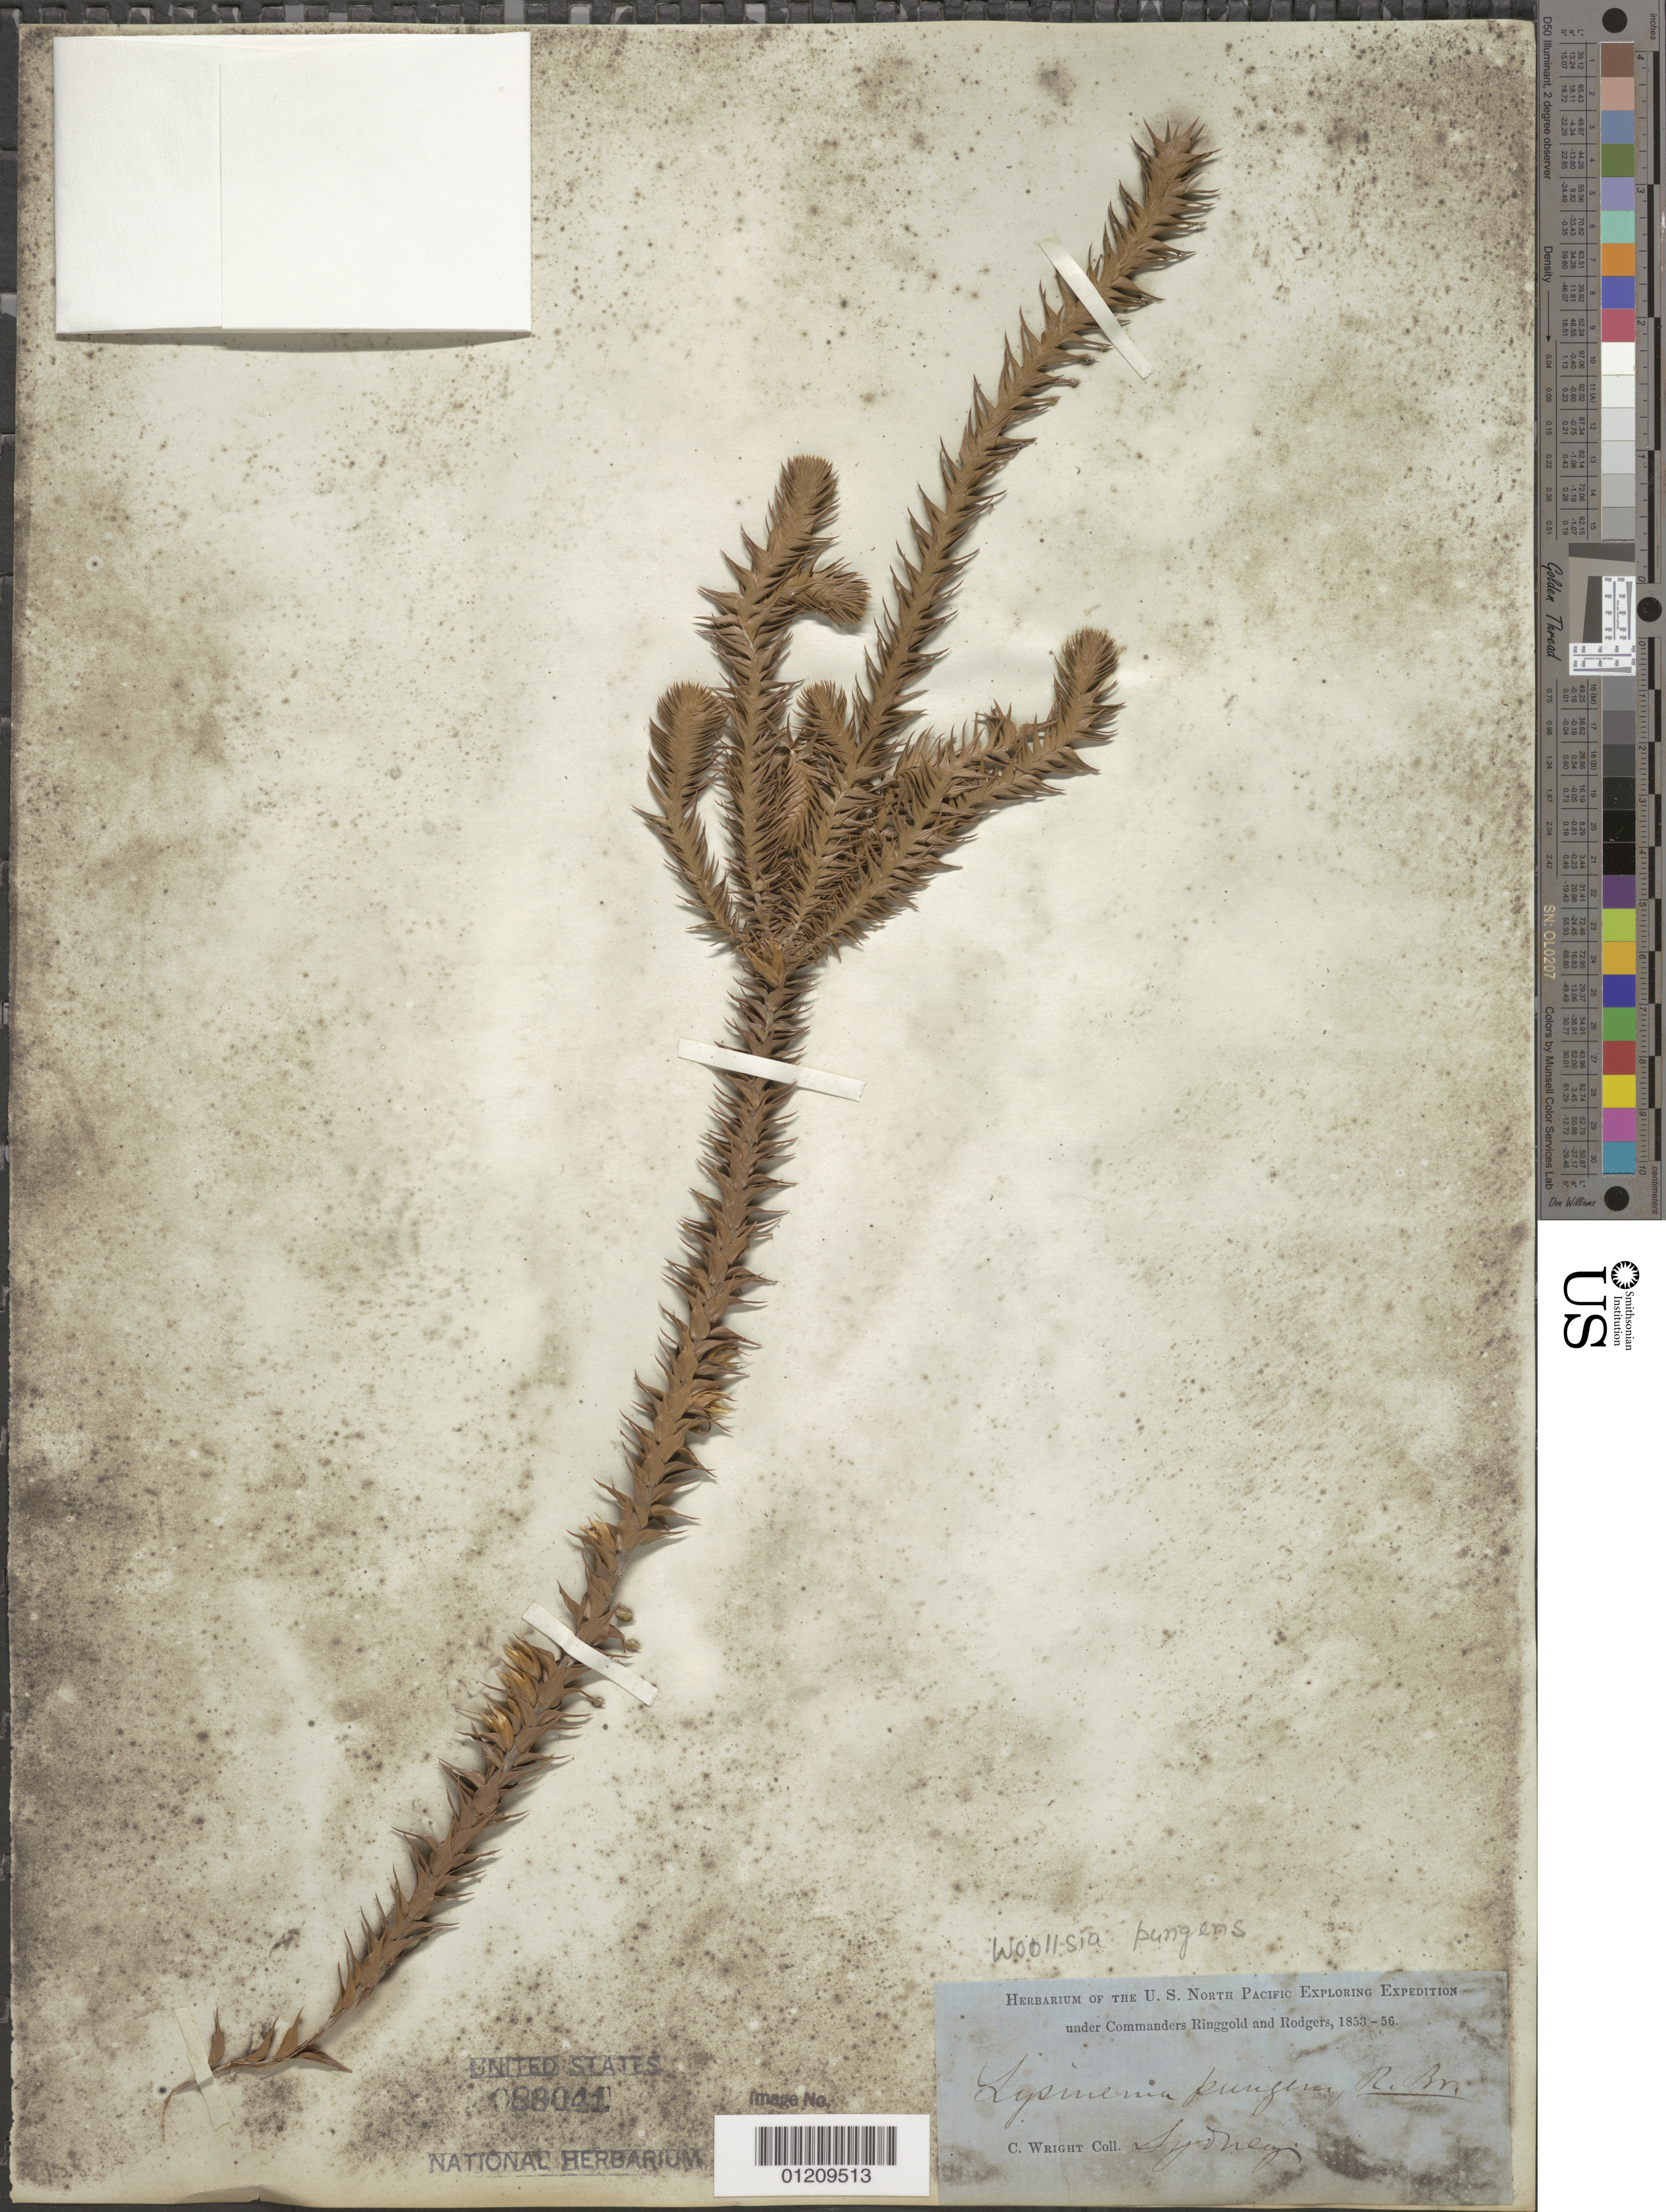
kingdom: Plantae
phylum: Tracheophyta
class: Magnoliopsida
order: Ericales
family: Ericaceae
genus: Woollsia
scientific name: Woollsia pungens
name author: (Cav.) F. Muell.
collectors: C. Wright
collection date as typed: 1853 to -- -- 1856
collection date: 1853/1856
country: Australia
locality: Sydney.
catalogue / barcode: US 88041